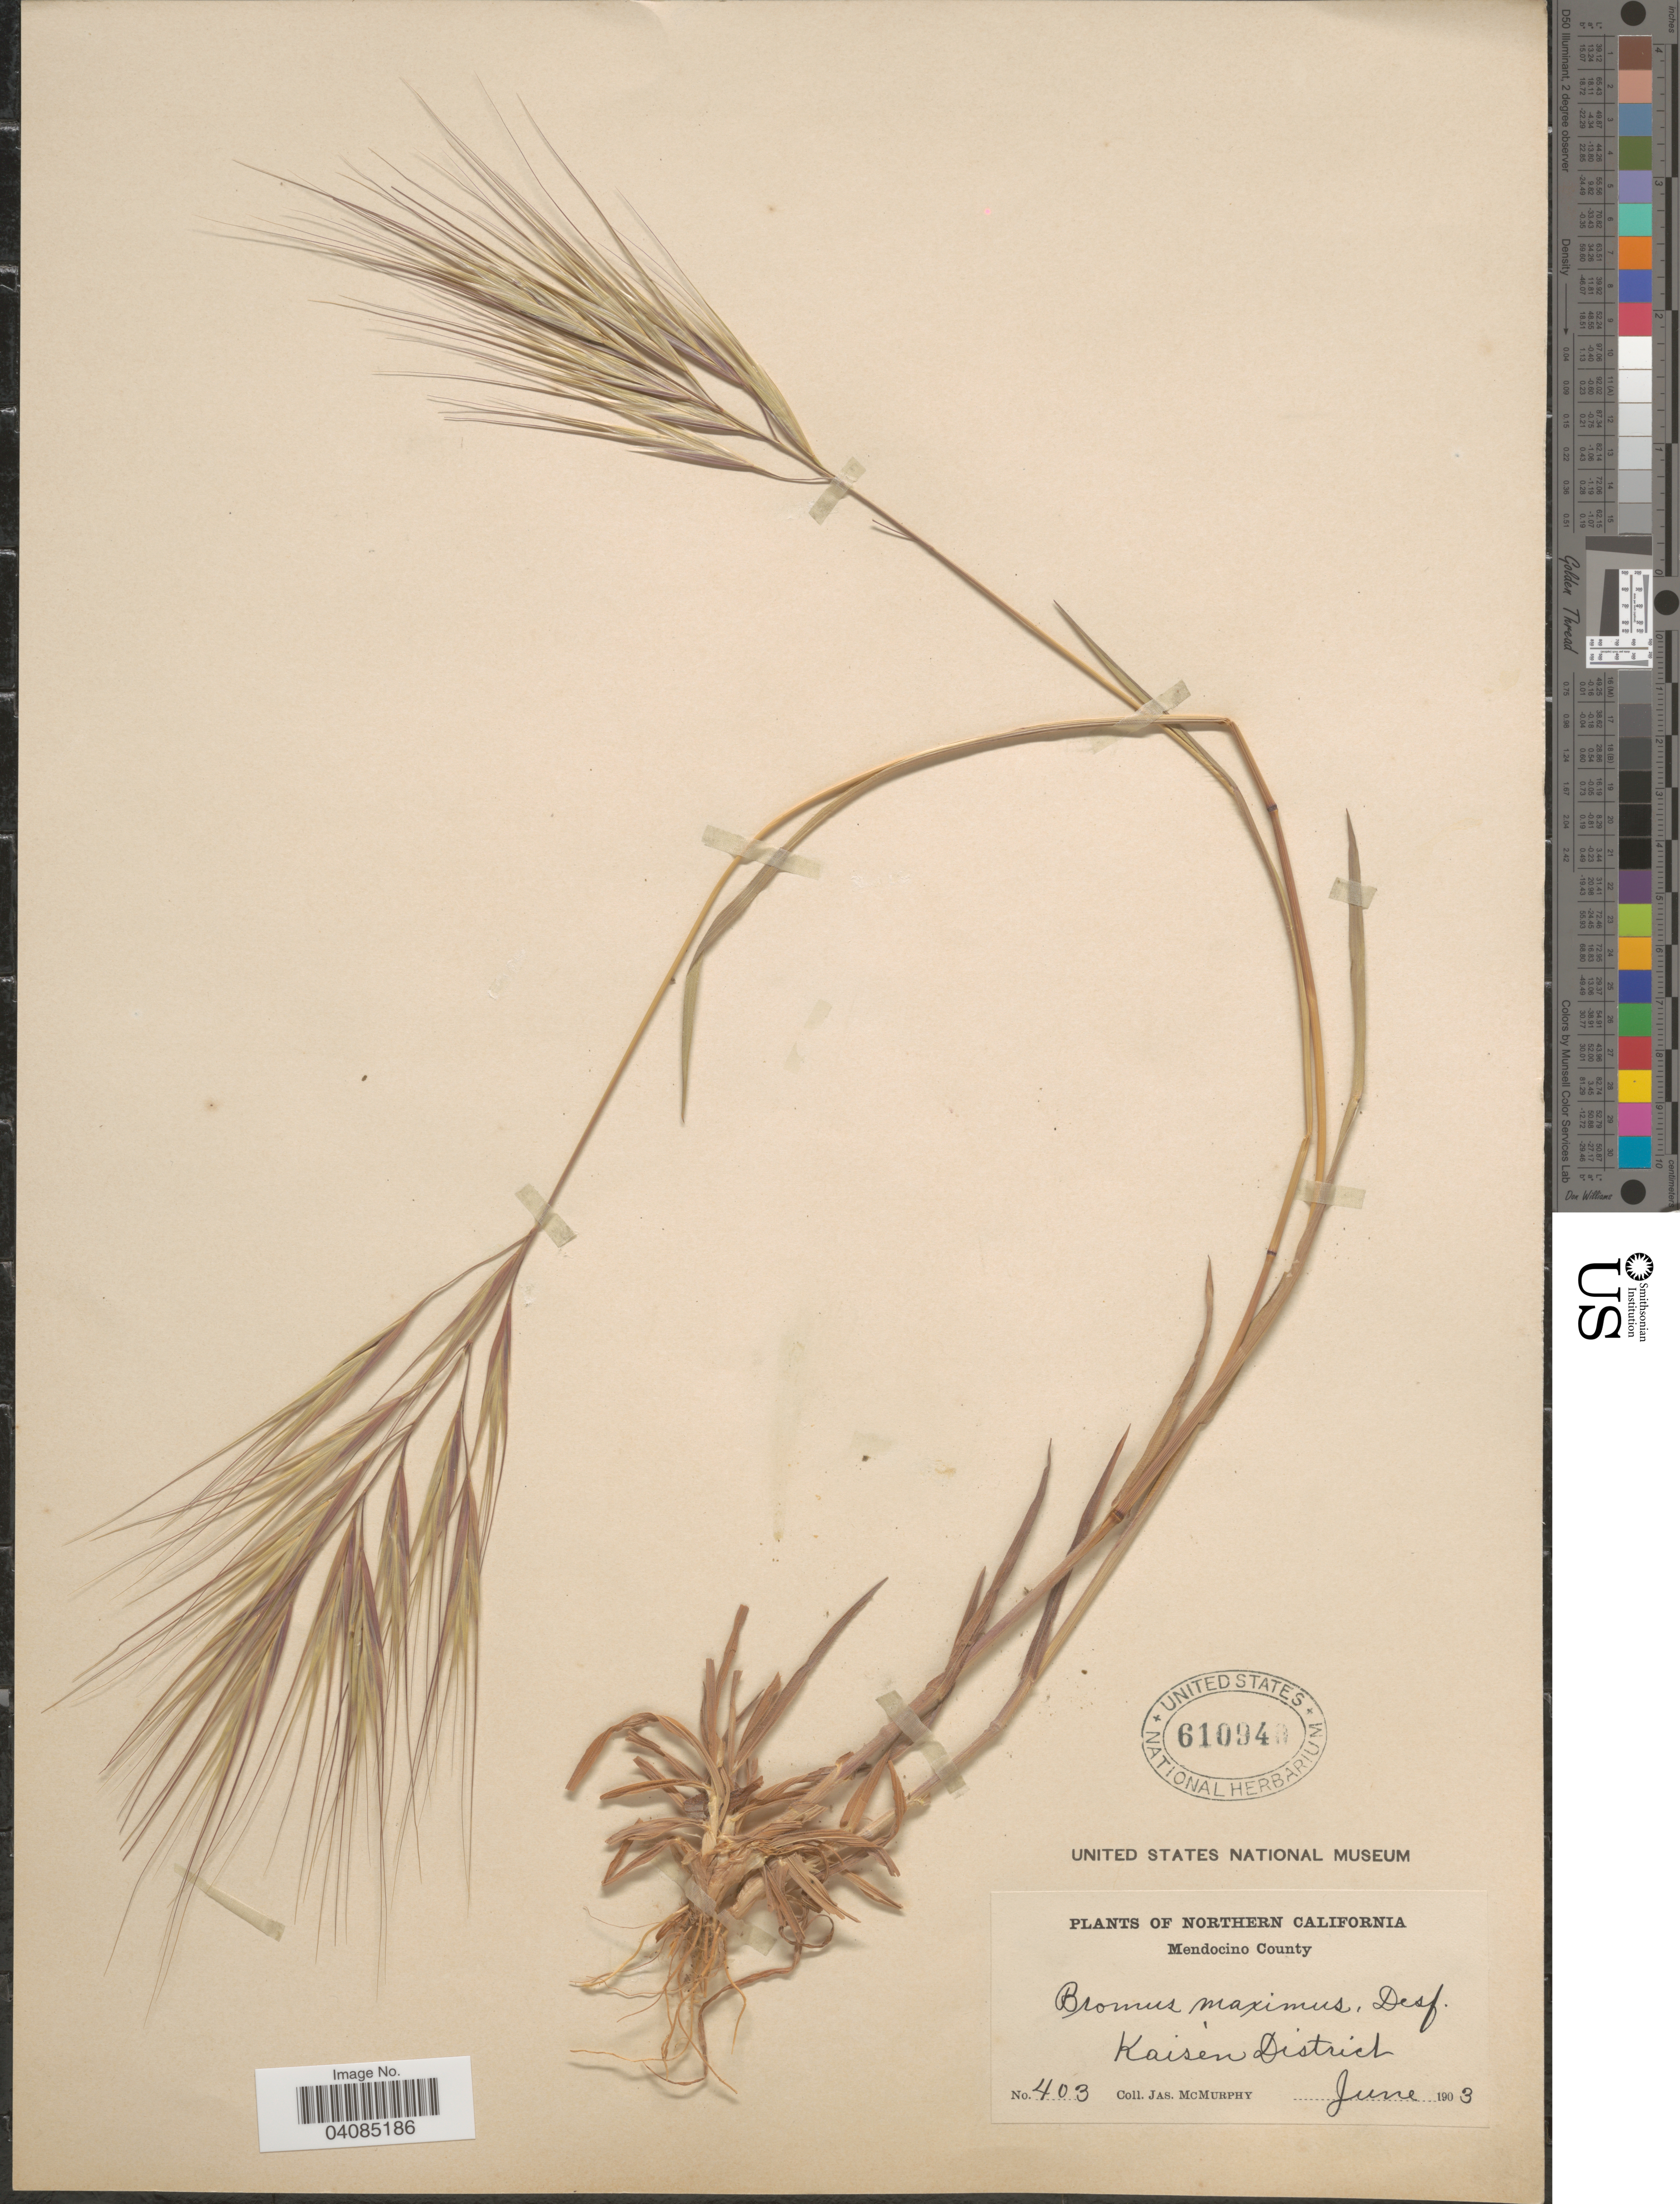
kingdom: Plantae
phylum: Tracheophyta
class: Liliopsida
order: Poales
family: Poaceae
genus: Bromus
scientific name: Bromus rigidus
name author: Roth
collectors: J. McMurphy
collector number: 403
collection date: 1903-06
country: United States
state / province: California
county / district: Mendocino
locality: Northern California. Mendocino County. Kaisen District.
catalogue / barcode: US 610940